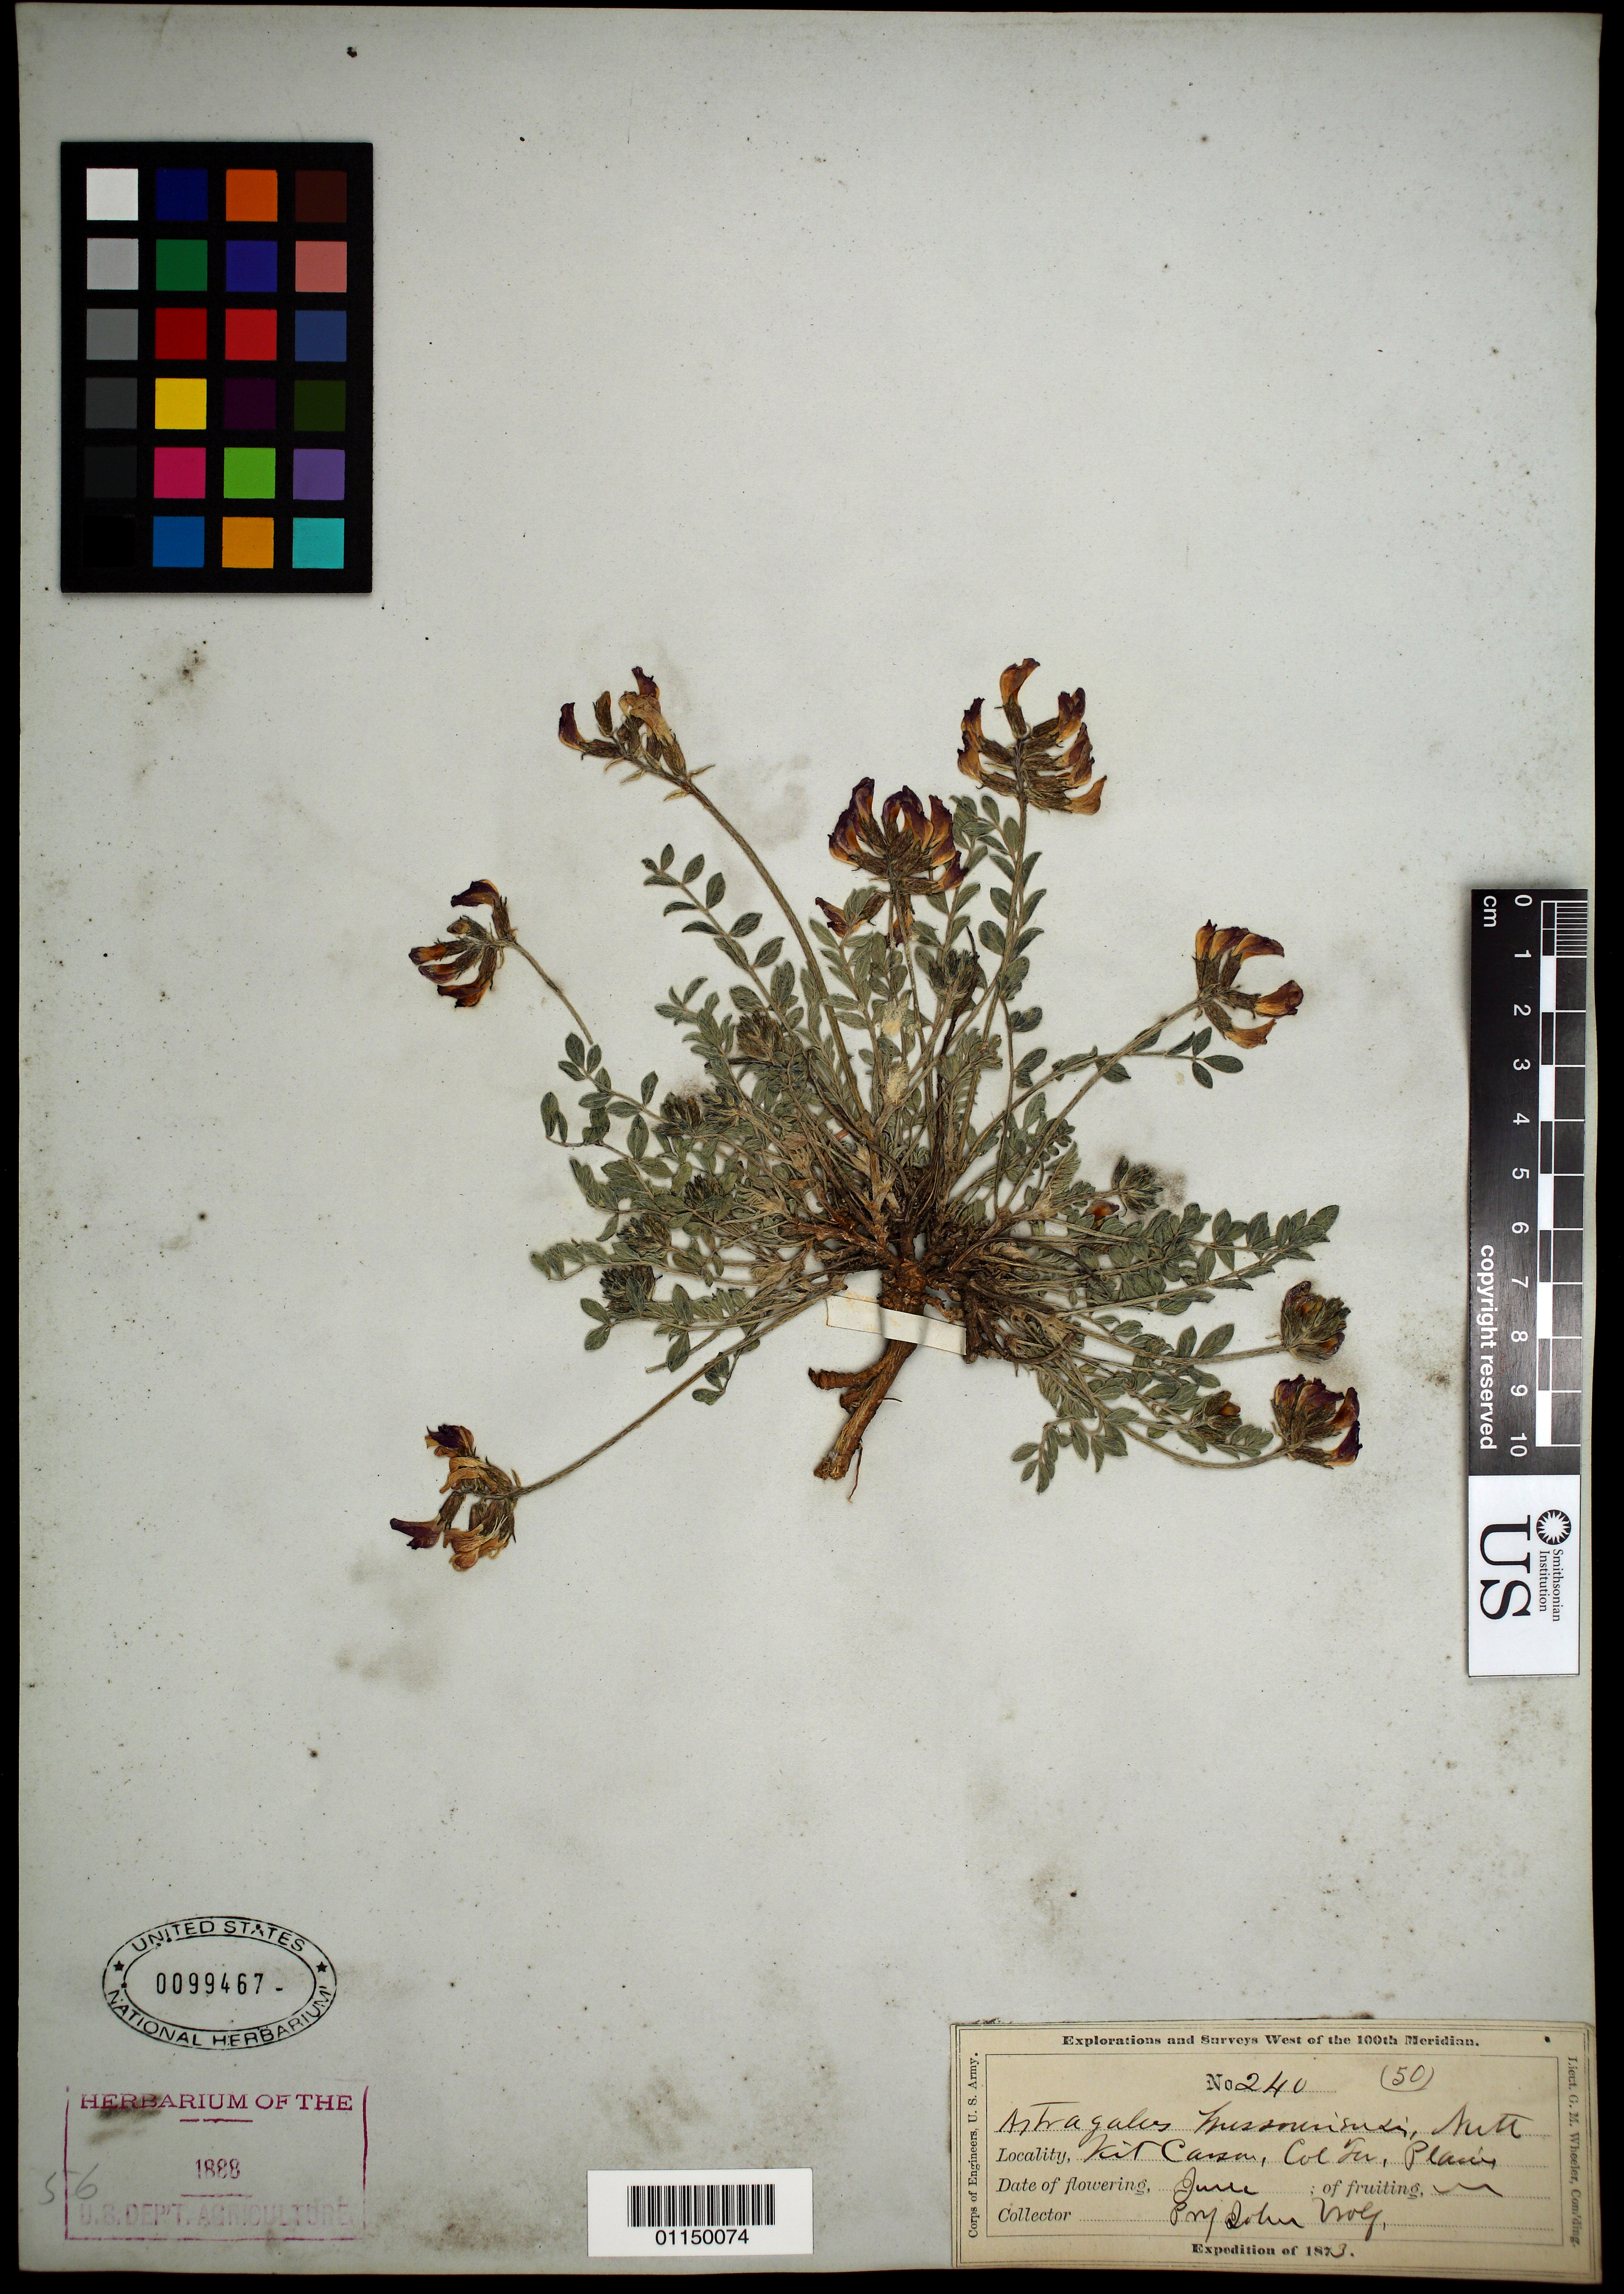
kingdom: Plantae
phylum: Tracheophyta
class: Magnoliopsida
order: Fabales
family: Fabaceae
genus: Astragalus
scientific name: Astragalus missouriensis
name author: Nutt.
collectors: J. Wolf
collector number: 240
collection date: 1873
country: United States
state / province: Colorado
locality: Kit Carson, Col Ter.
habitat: Plains.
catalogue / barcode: US 99467